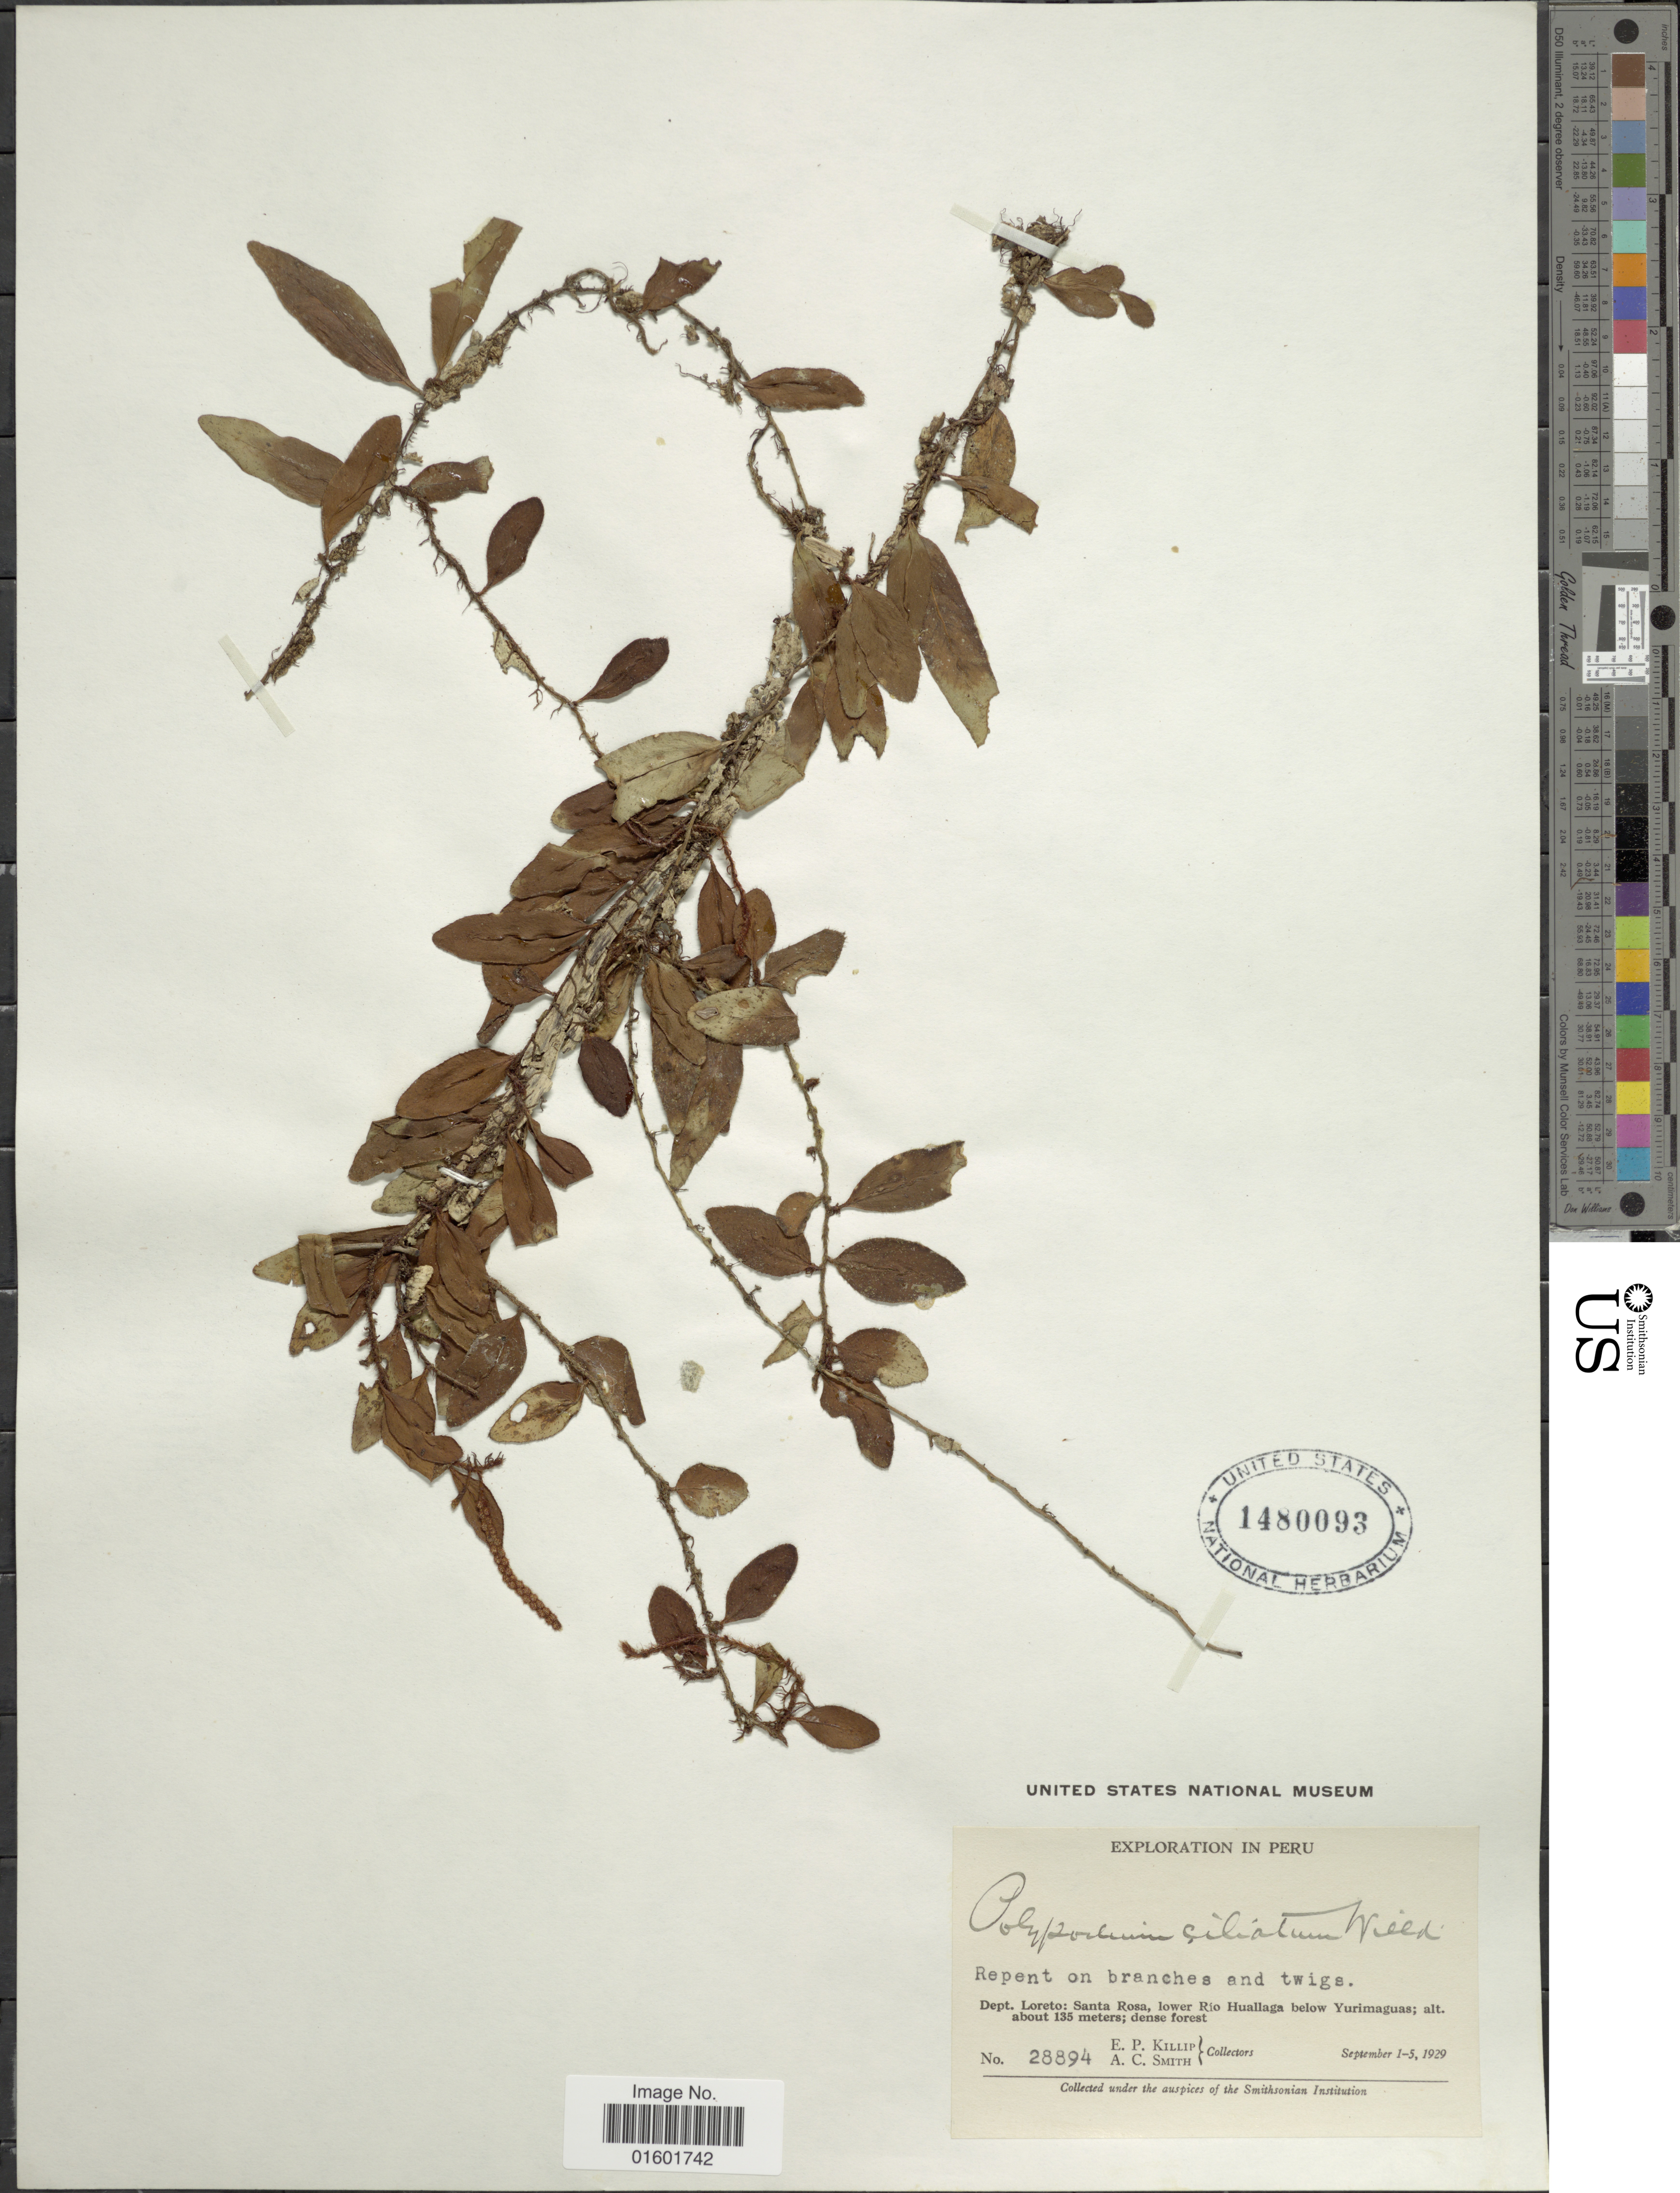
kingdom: Plantae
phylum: Tracheophyta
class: Polypodiopsida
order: Polypodiales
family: Polypodiaceae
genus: Microgramma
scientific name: Microgramma reptans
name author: (Cav.) A.R. Sm.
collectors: E. P. Killip & A. C. Smith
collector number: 28894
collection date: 1929-09-01/1929-09-05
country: Peru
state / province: Loreto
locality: Santa Rosa, lower Rio Huallaga below Yurimaguas; dense forest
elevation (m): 135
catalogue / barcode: US 1480093